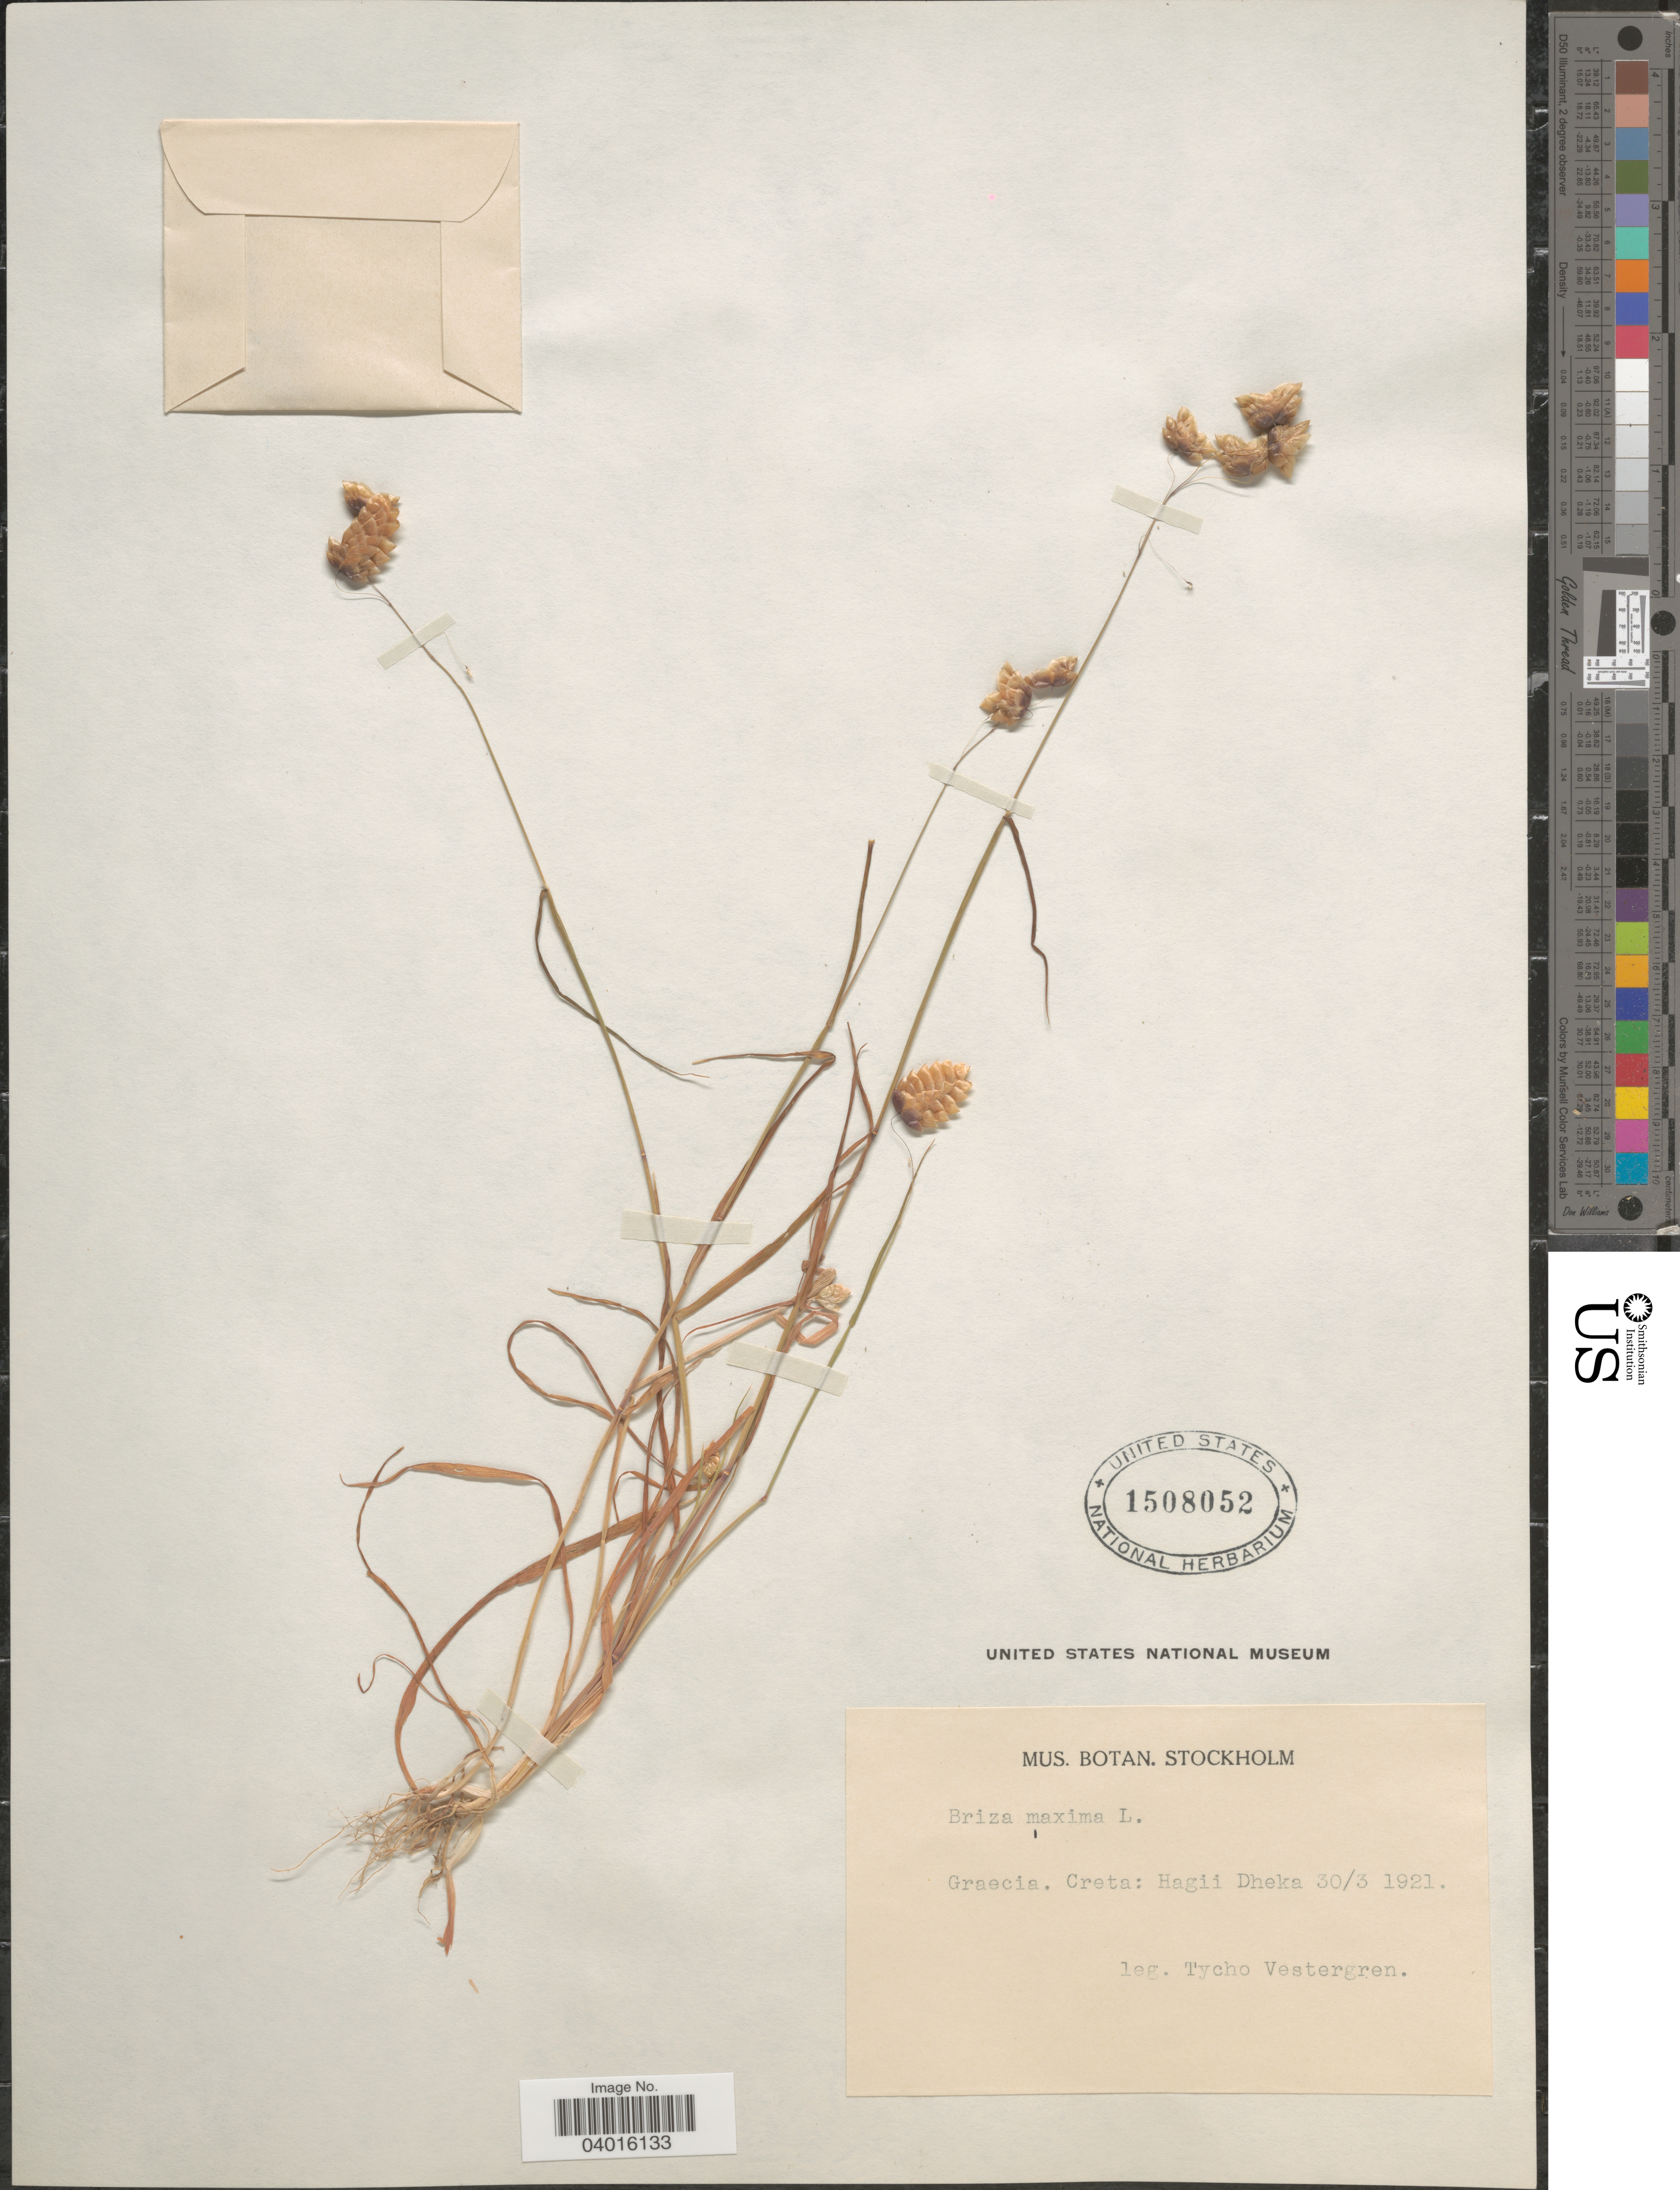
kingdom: Plantae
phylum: Tracheophyta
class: Liliopsida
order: Poales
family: Poaceae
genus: Briza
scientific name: Briza maxima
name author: L.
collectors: T. Vestergren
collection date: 1921-03-30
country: Greece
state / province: Crete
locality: Graecia. Creta: Hagii Dheka.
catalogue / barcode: US 1508052